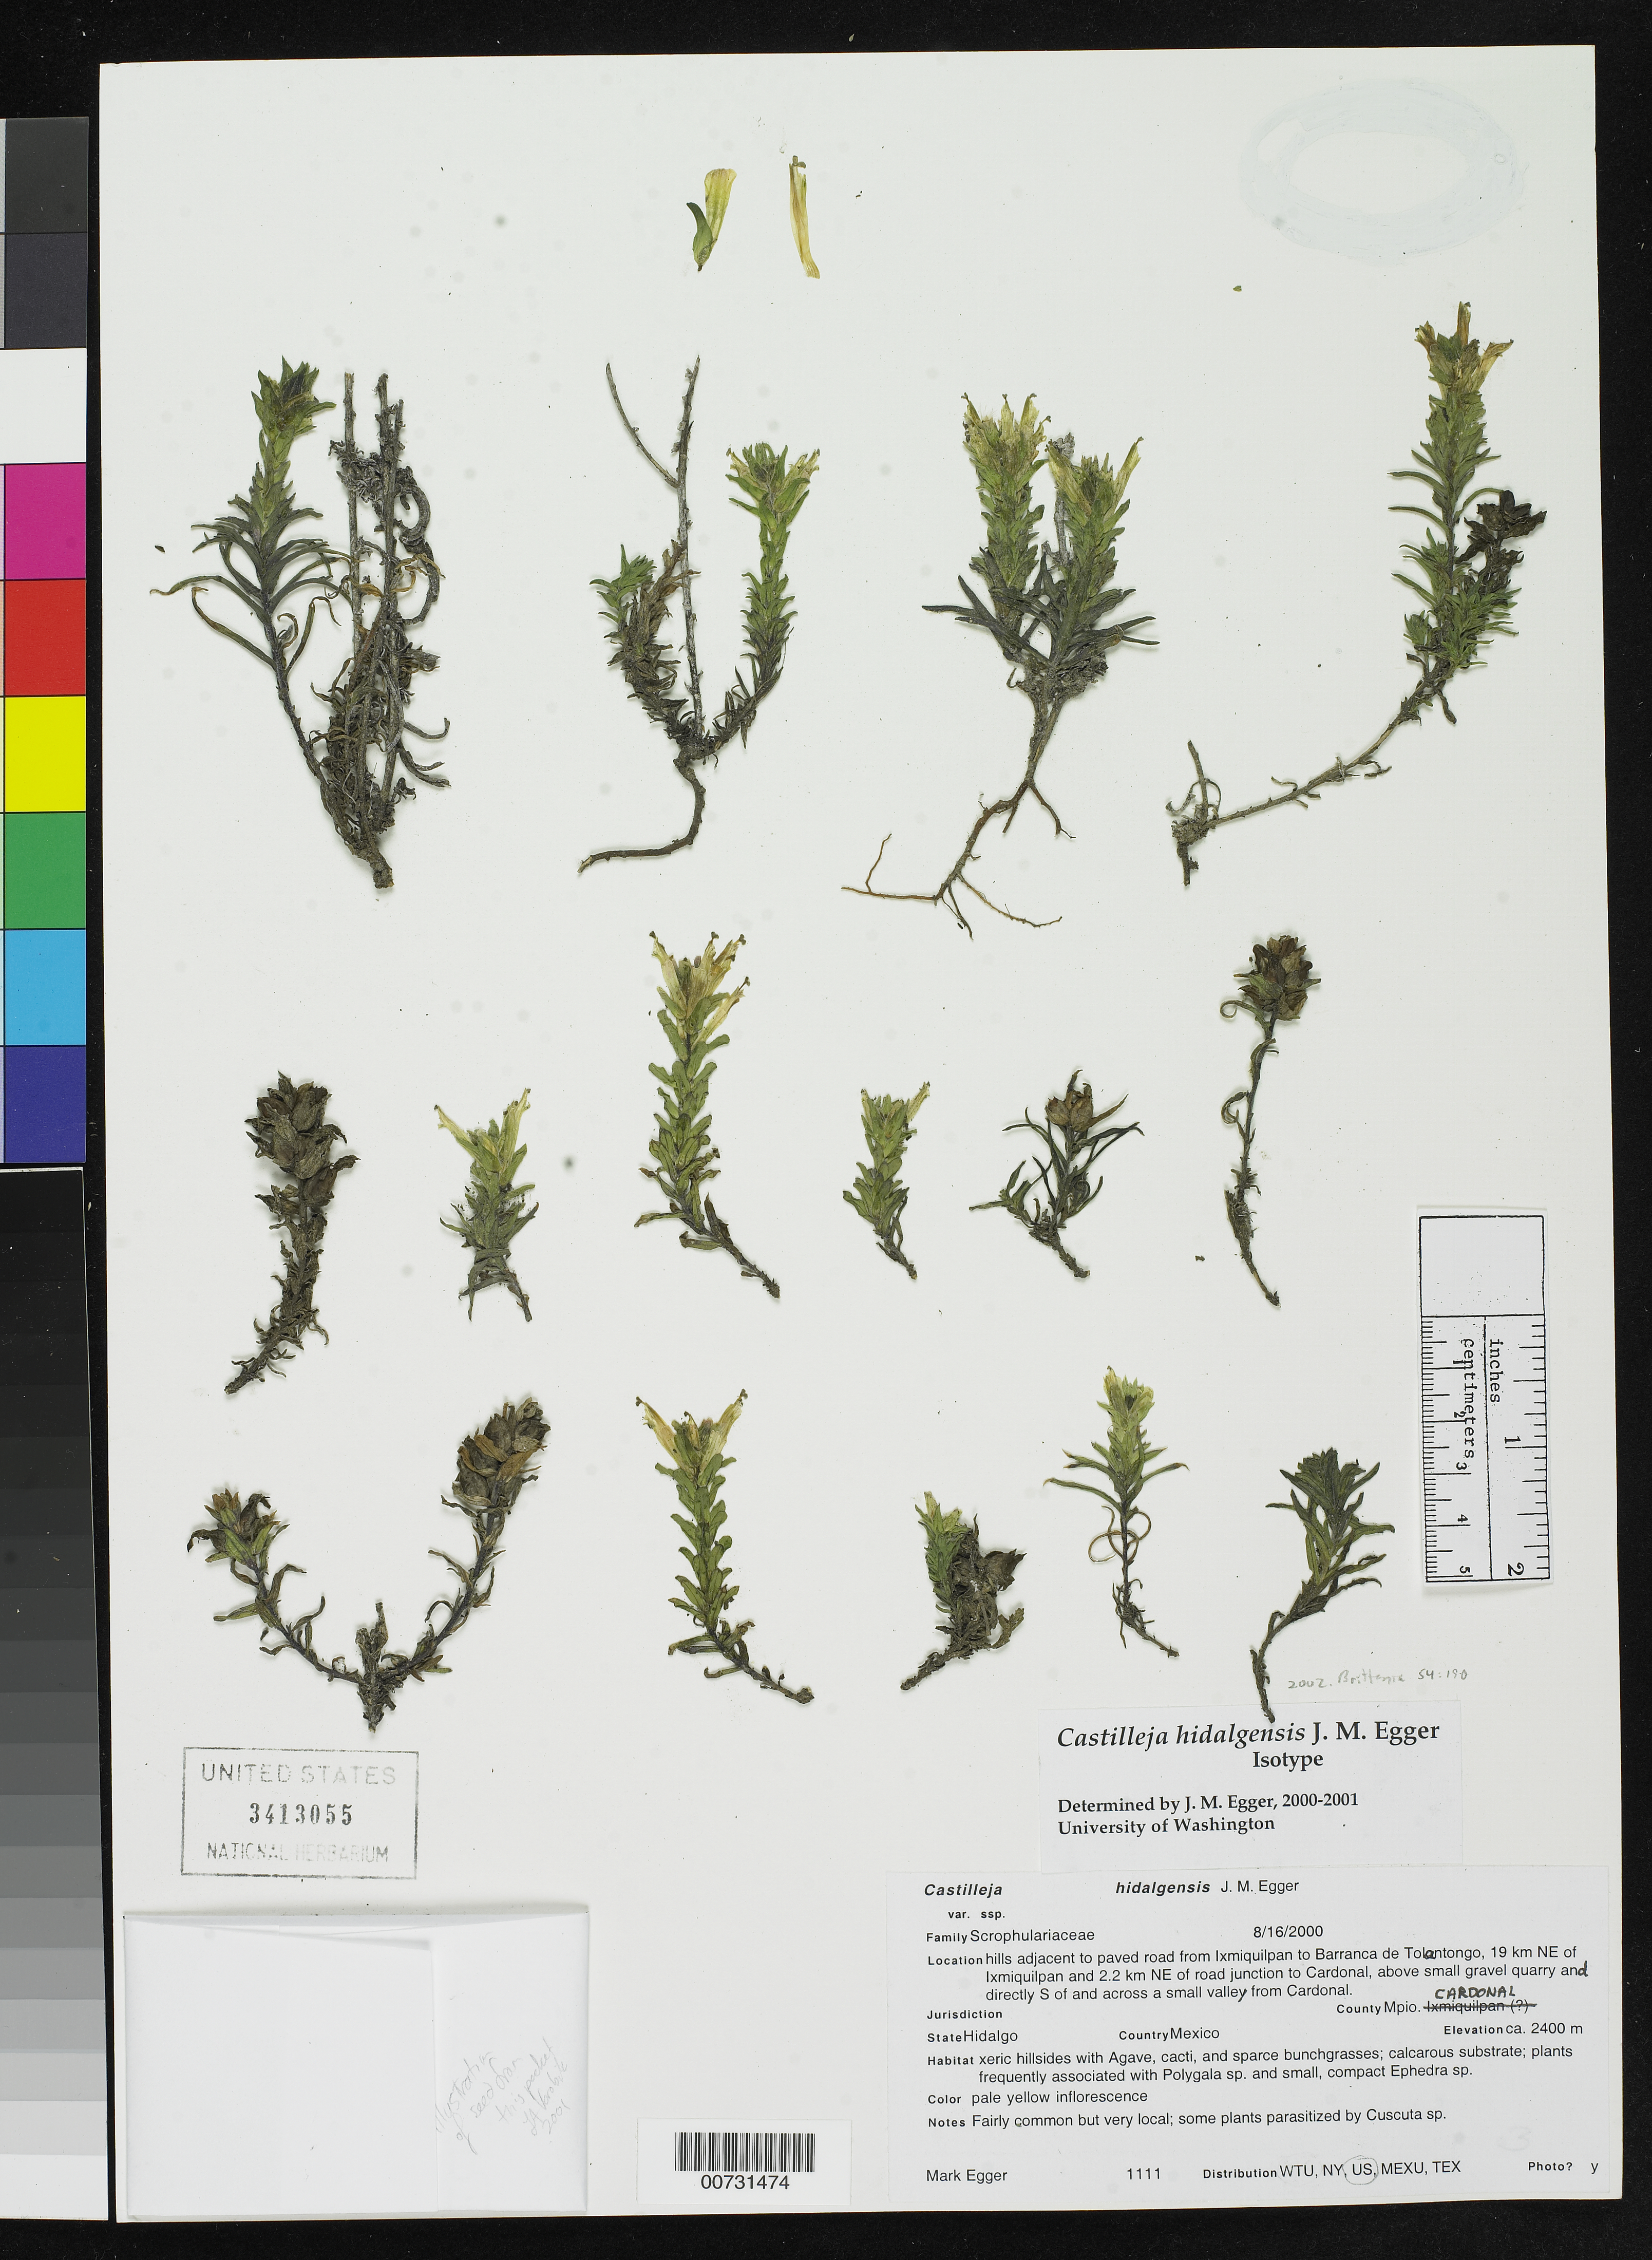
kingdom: Plantae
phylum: Tracheophyta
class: Magnoliopsida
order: Lamiales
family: Orobanchaceae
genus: Castilleja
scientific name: Castilleja hidalgensis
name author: J.M. Egger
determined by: Egger, J. M., University of Washington Botanic Gardens (UNITED STATES)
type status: Isotype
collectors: M. Egger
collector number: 1111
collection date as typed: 16 Aug 2000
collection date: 2000-08-16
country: Mexico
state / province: Hidalgo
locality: Mpio. Cardonal, hills adjacent to paved road from Ixmiquilpan to Barranca de Tolantongo, 19 km NE of Ixmiquilpan and 2.2 km NE of road junction to Cardonal, above small gravel quarry and directly S of and across a small valley from Cardonal.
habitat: Xeric hillsides with Agave, cacti, and sparse bunchgrasses; calcarous substrate.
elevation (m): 2400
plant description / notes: Holotype at WTU.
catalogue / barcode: US 3413055